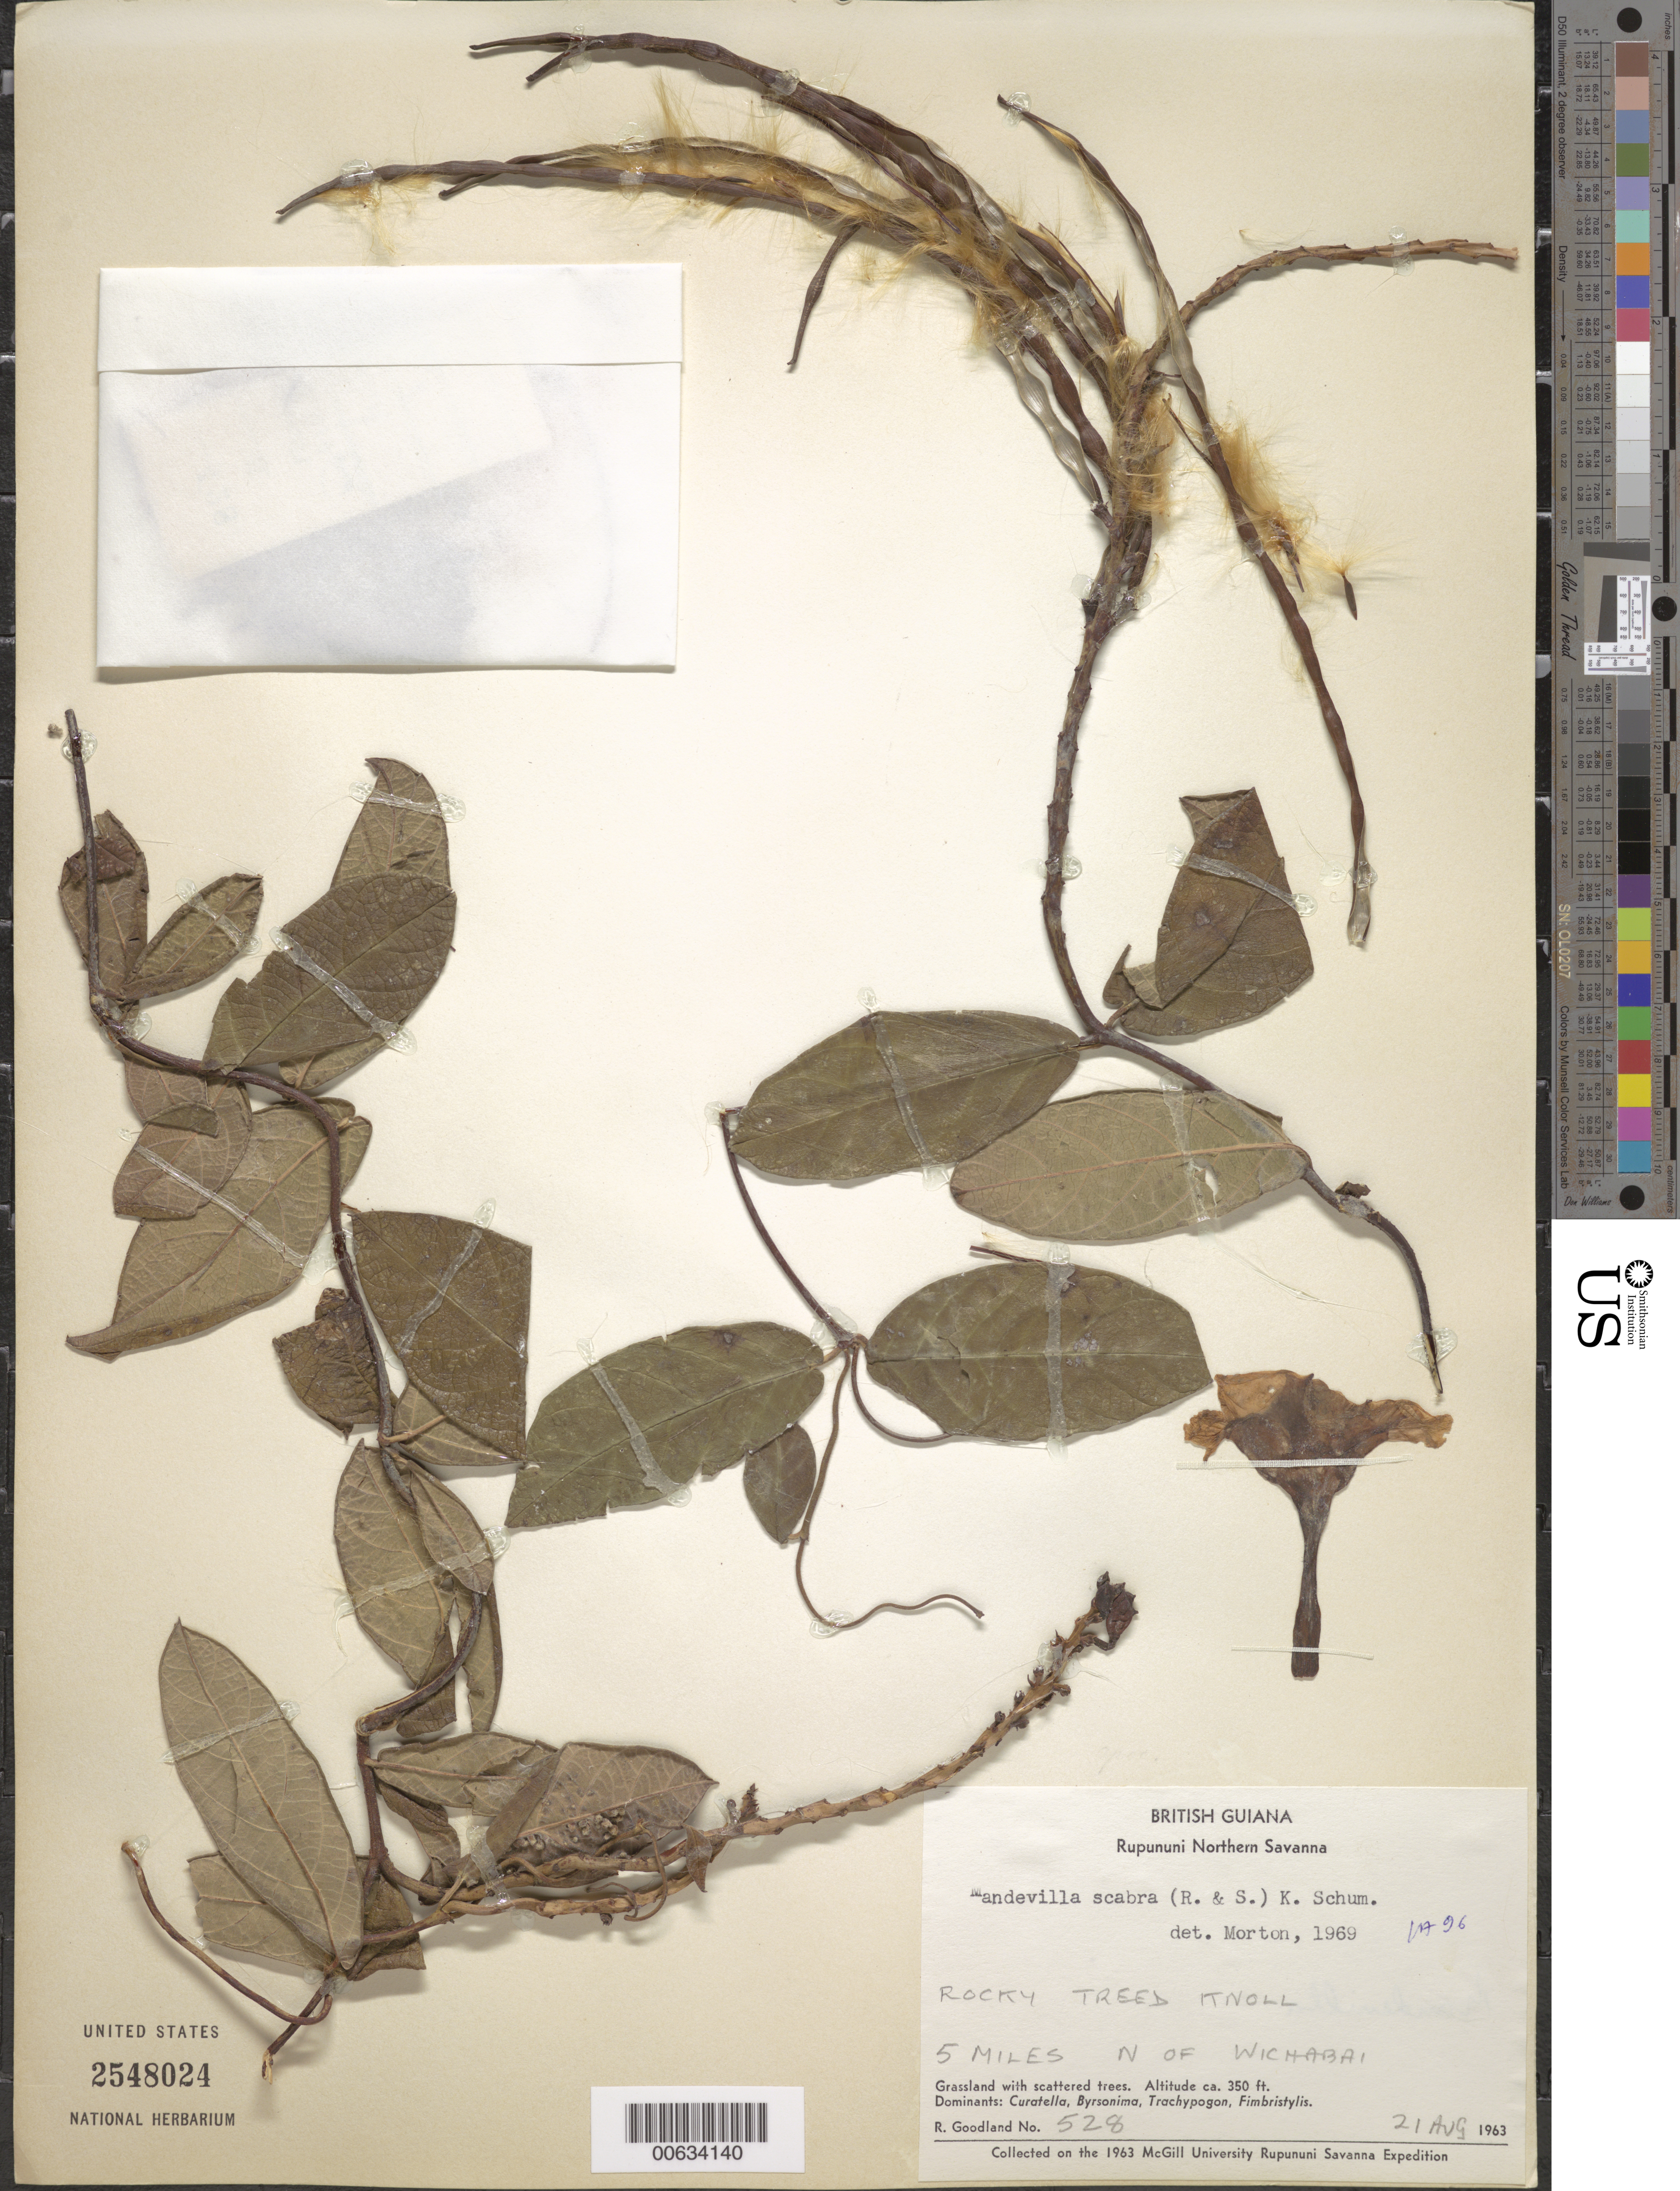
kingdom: Plantae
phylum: Tracheophyta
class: Magnoliopsida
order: Gentianales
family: Apocynaceae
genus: Mandevilla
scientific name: Mandevilla scabra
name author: (Hoffmanns. ex Roem. & Schult.) K. Schum.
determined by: Morton, C. V.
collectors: R. Goodland & P. Maycock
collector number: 528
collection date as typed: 21-Aug-63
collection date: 1963-08-21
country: Guyana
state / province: U. Takutu-U. Essequibo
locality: Rupununi Northern Savanna, Wichabai, 5 mi. N of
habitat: Grassland with scattered trees. Dominants: Curatella, Byrsonima, Trachypogon, Fimbristylis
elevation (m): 107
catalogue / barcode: US 2548024